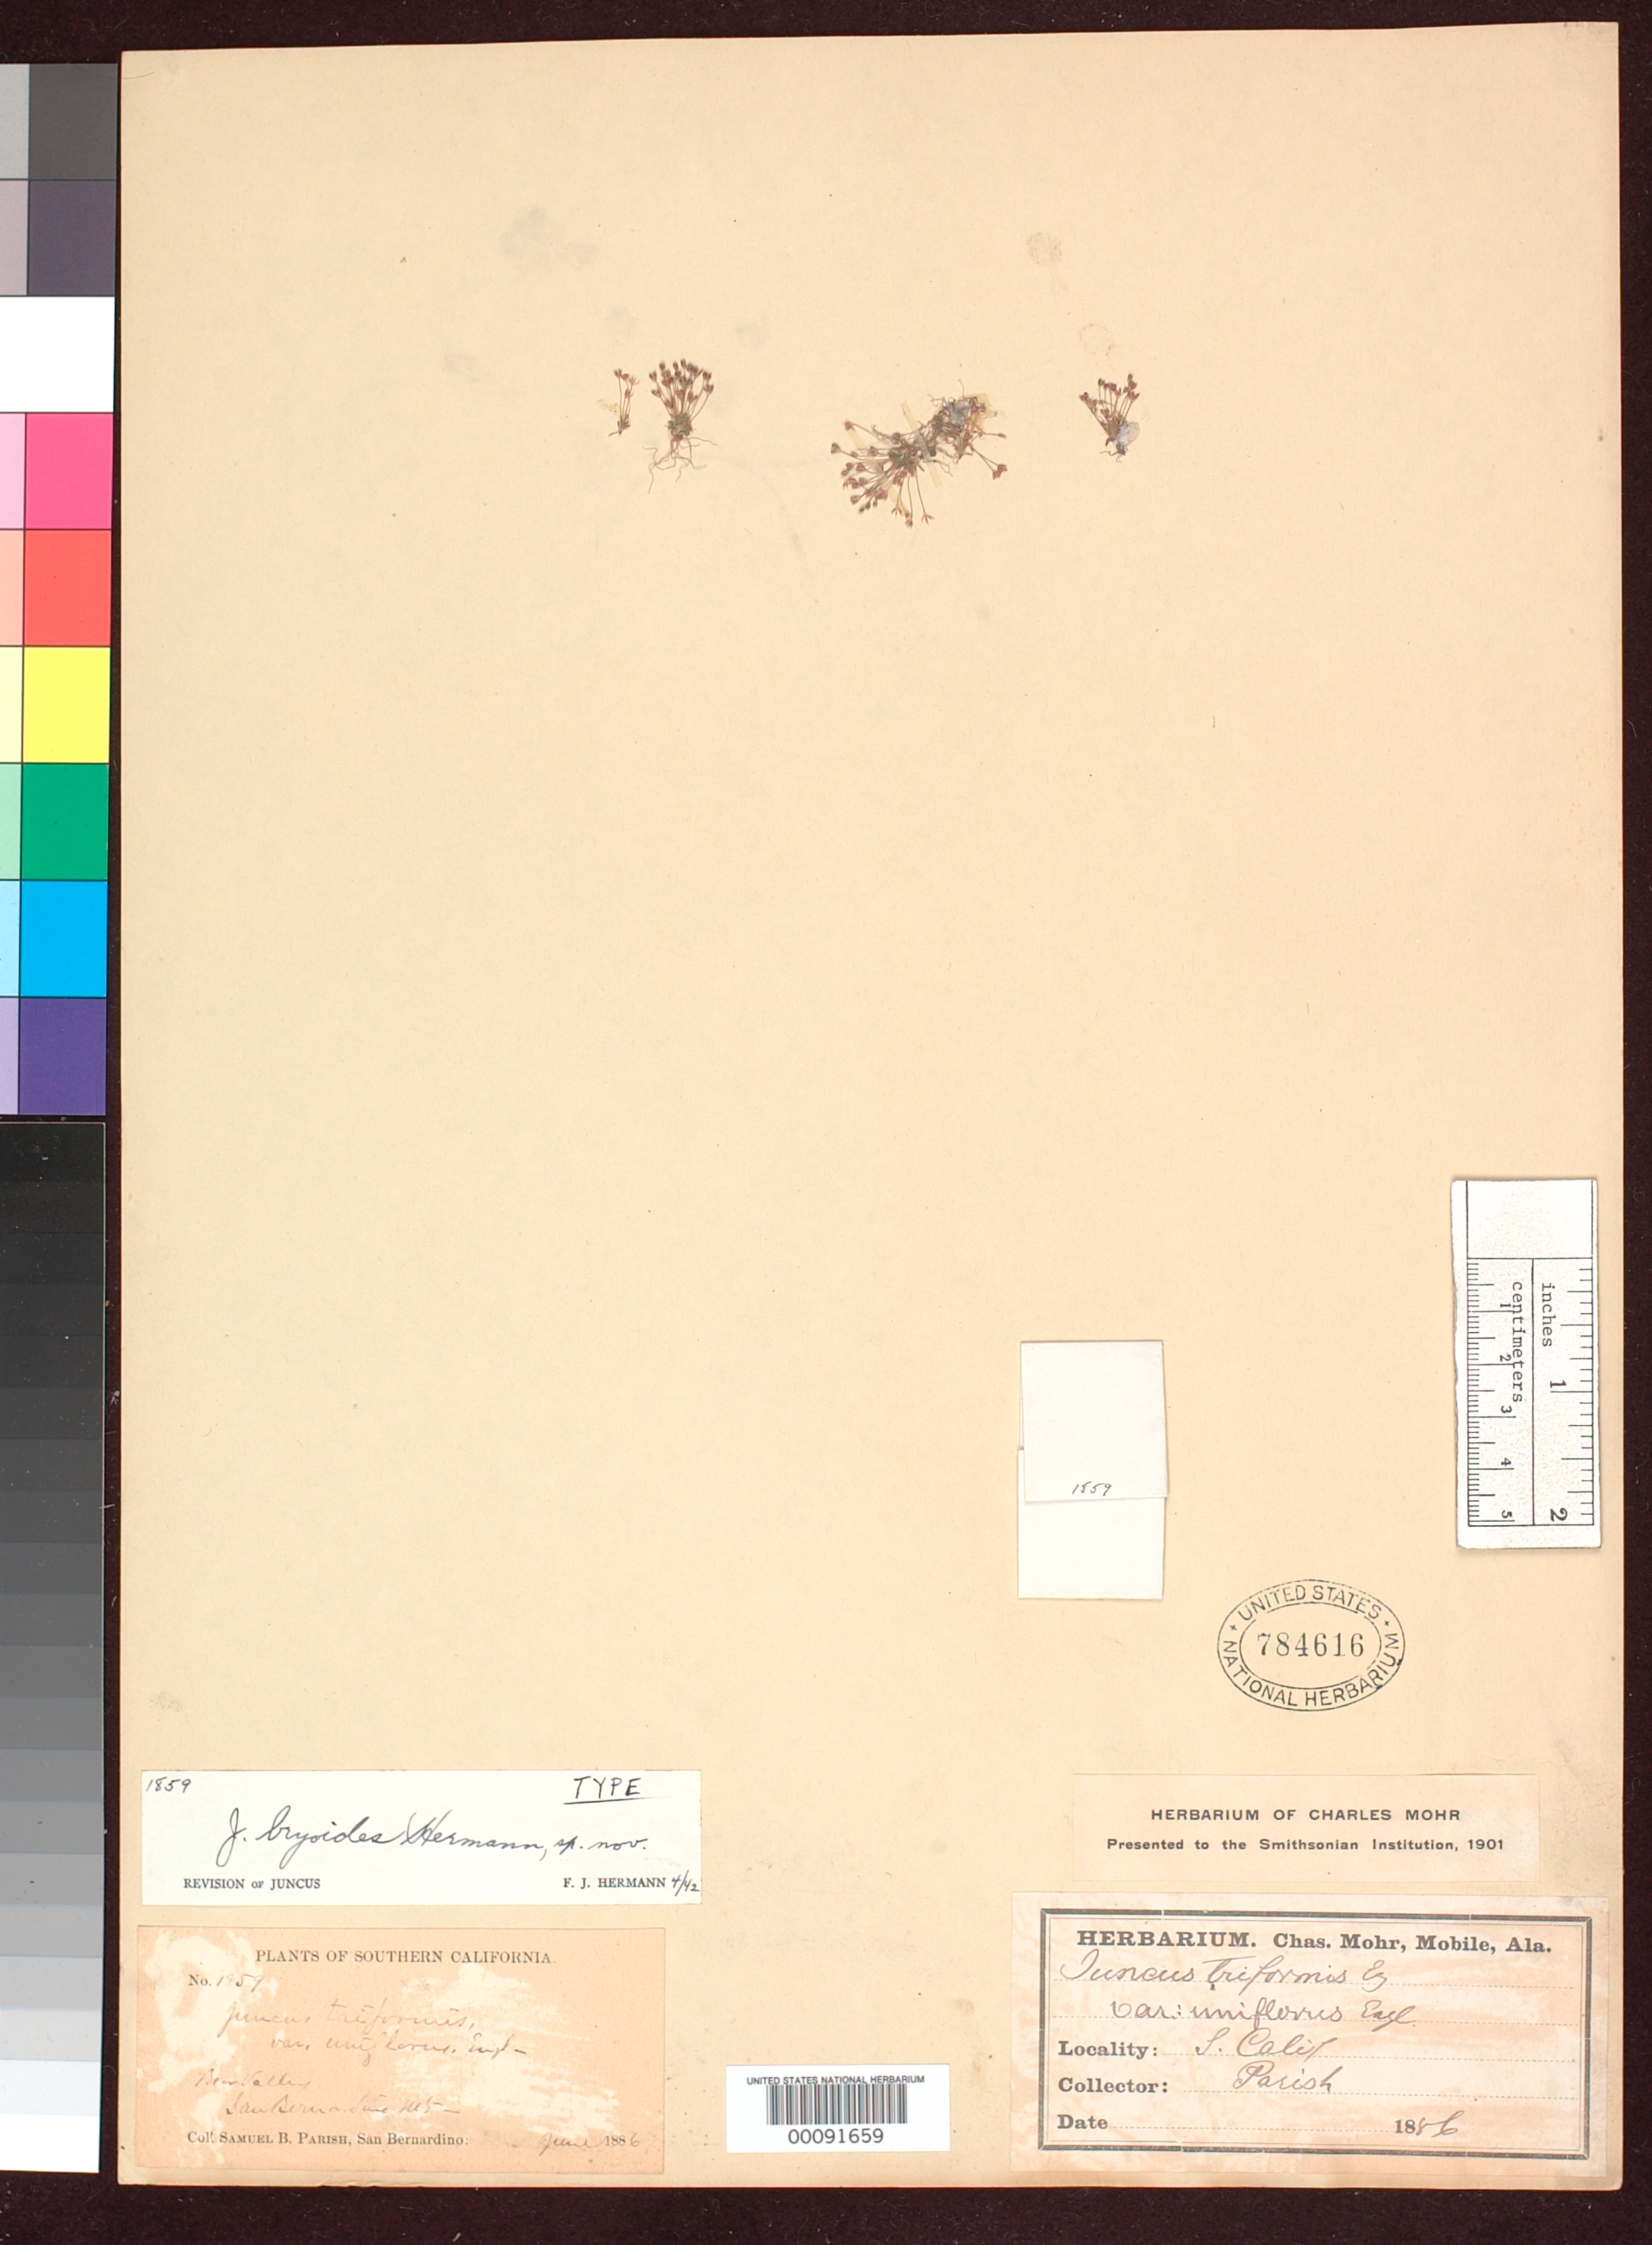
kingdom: Plantae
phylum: Tracheophyta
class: Liliopsida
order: Poales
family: Juncaceae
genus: Juncus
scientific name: Juncus bryoides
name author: F.J. Herm.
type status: Holotype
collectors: S. B. Parish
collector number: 1859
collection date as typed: Jun 1886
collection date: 1886-06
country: United States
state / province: California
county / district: San Bernardino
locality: San Bernardino Mts., Bear Valley.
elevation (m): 1829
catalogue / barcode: US 784616